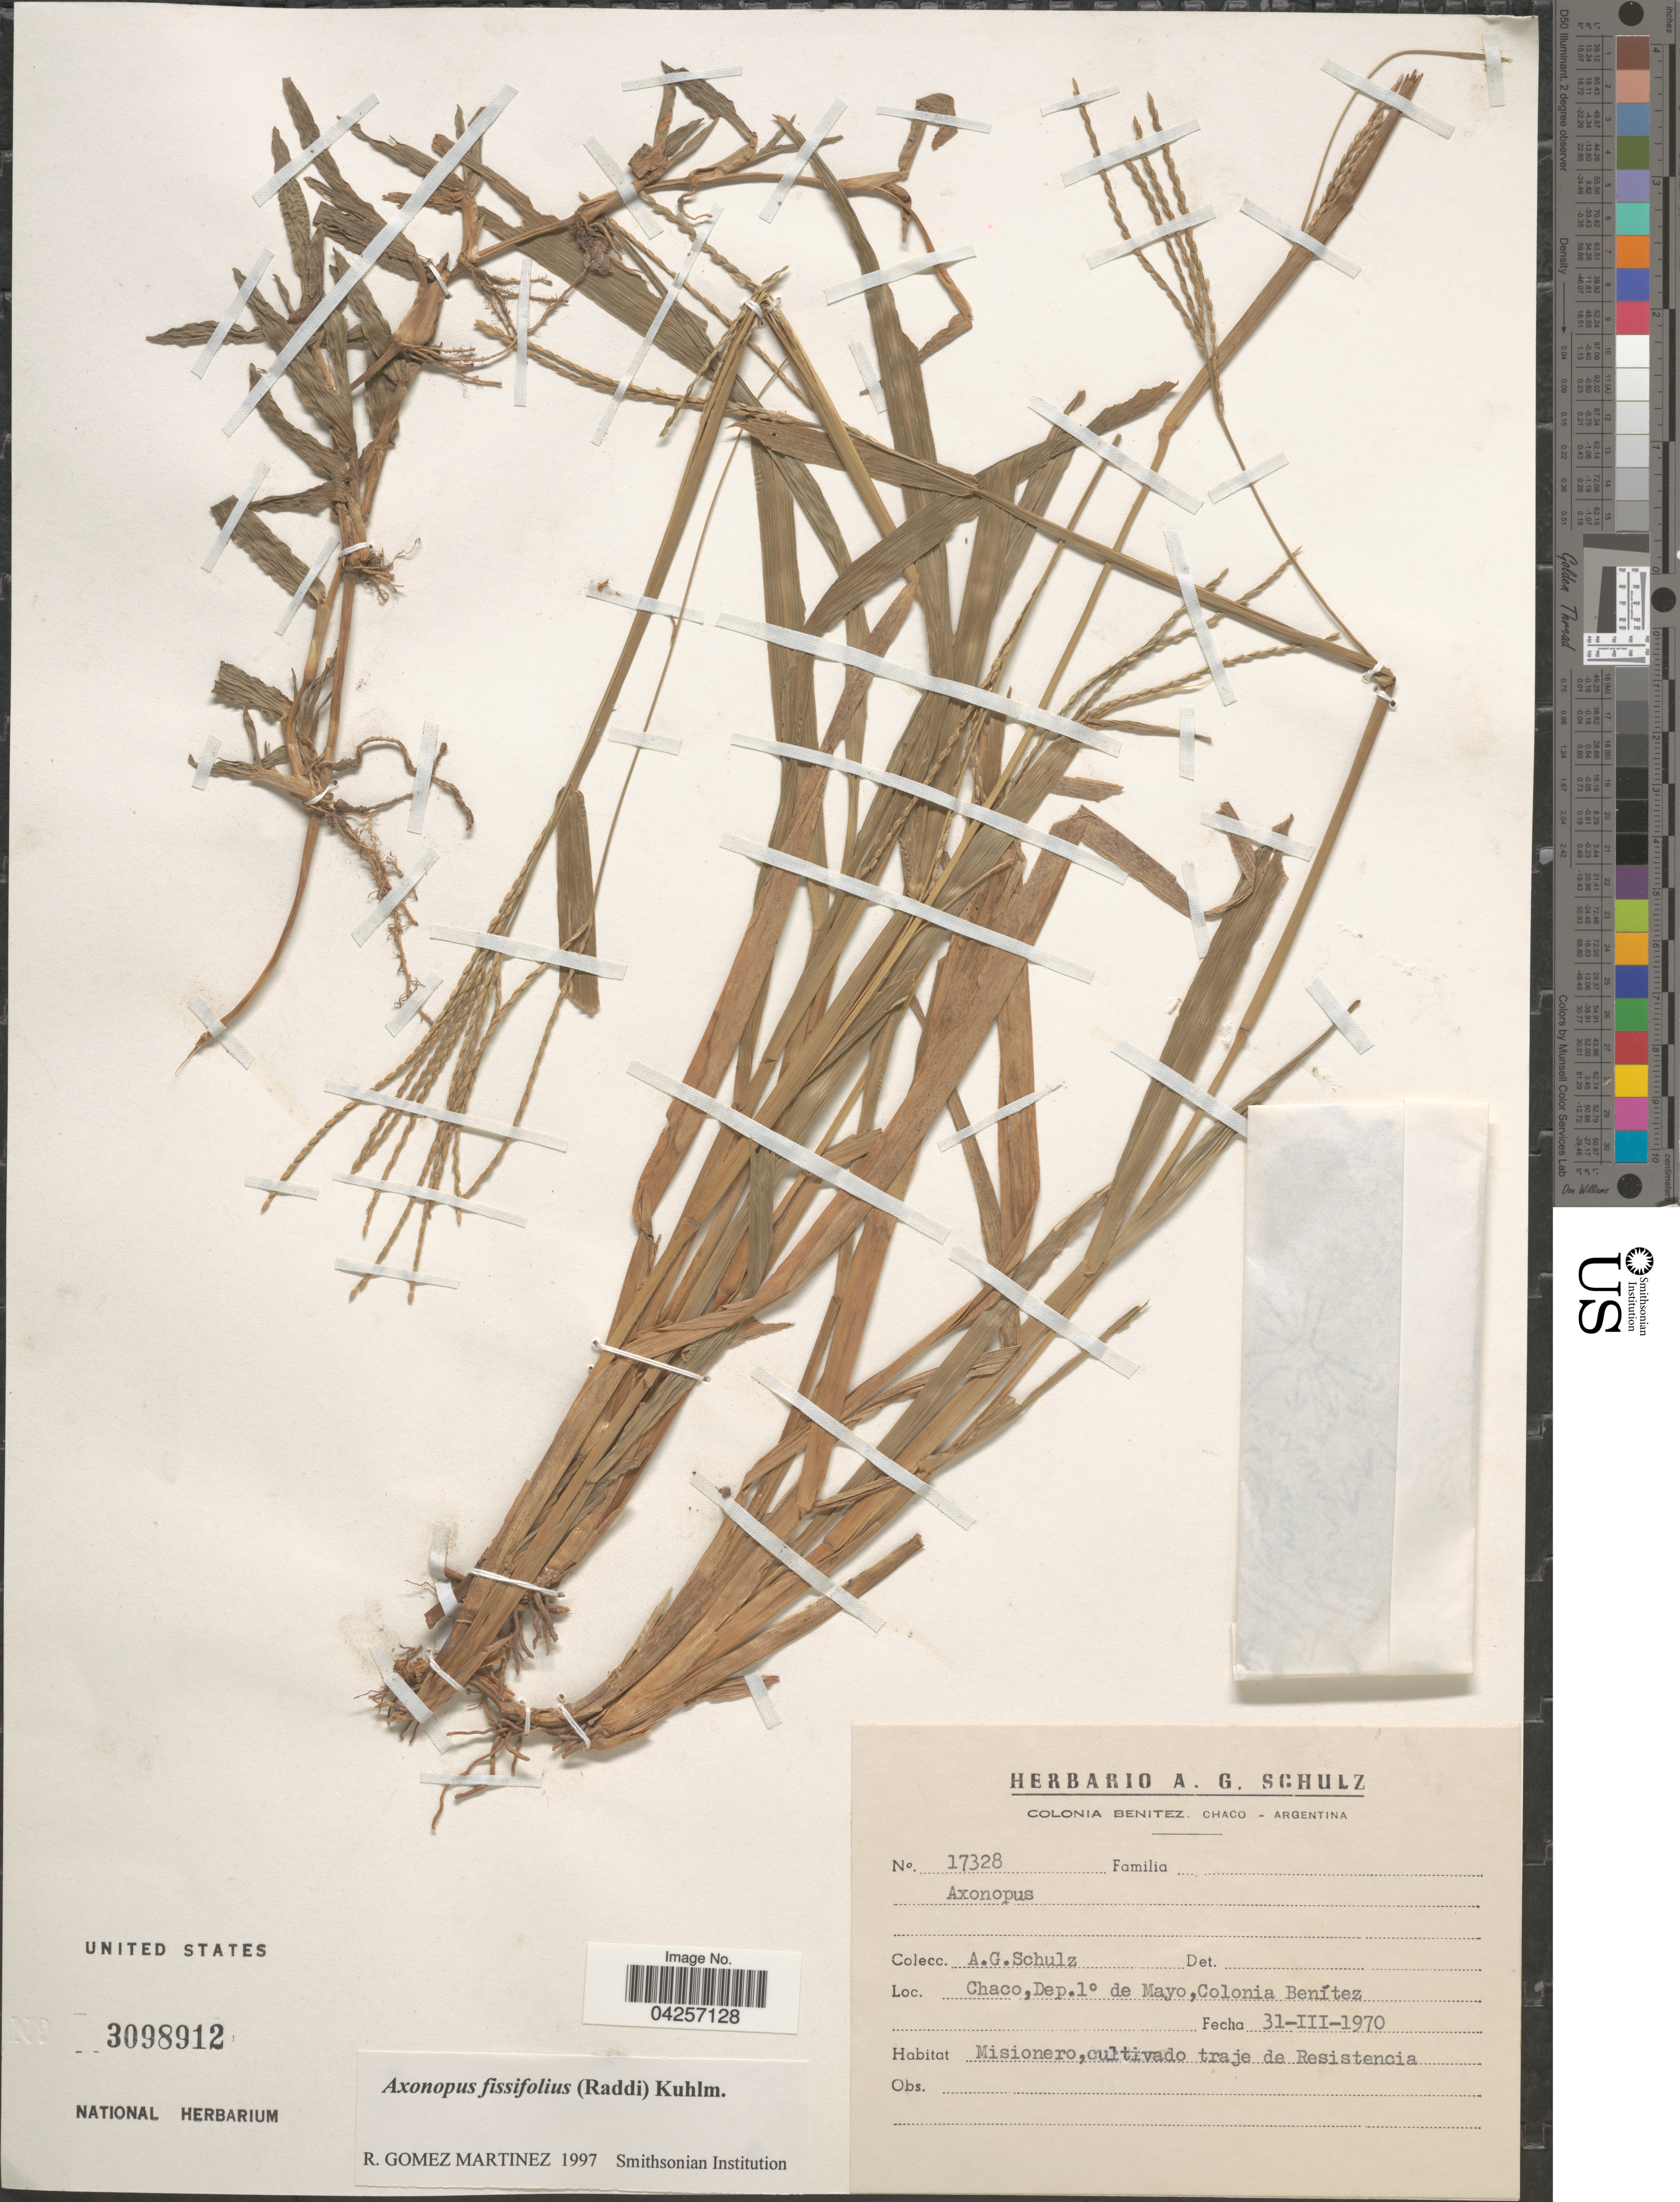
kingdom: Plantae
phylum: Tracheophyta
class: Liliopsida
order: Poales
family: Poaceae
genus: Axonopus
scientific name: Axonopus fissifolius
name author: (Raddi) Kuhlm.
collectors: A. G. Schulz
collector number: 17328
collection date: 1970-03-31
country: Argentina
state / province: Chaco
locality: Dep. 1° de Mao, Colonia Benítez. Misionero, cultivado traje de Resistencia.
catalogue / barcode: US 3098912